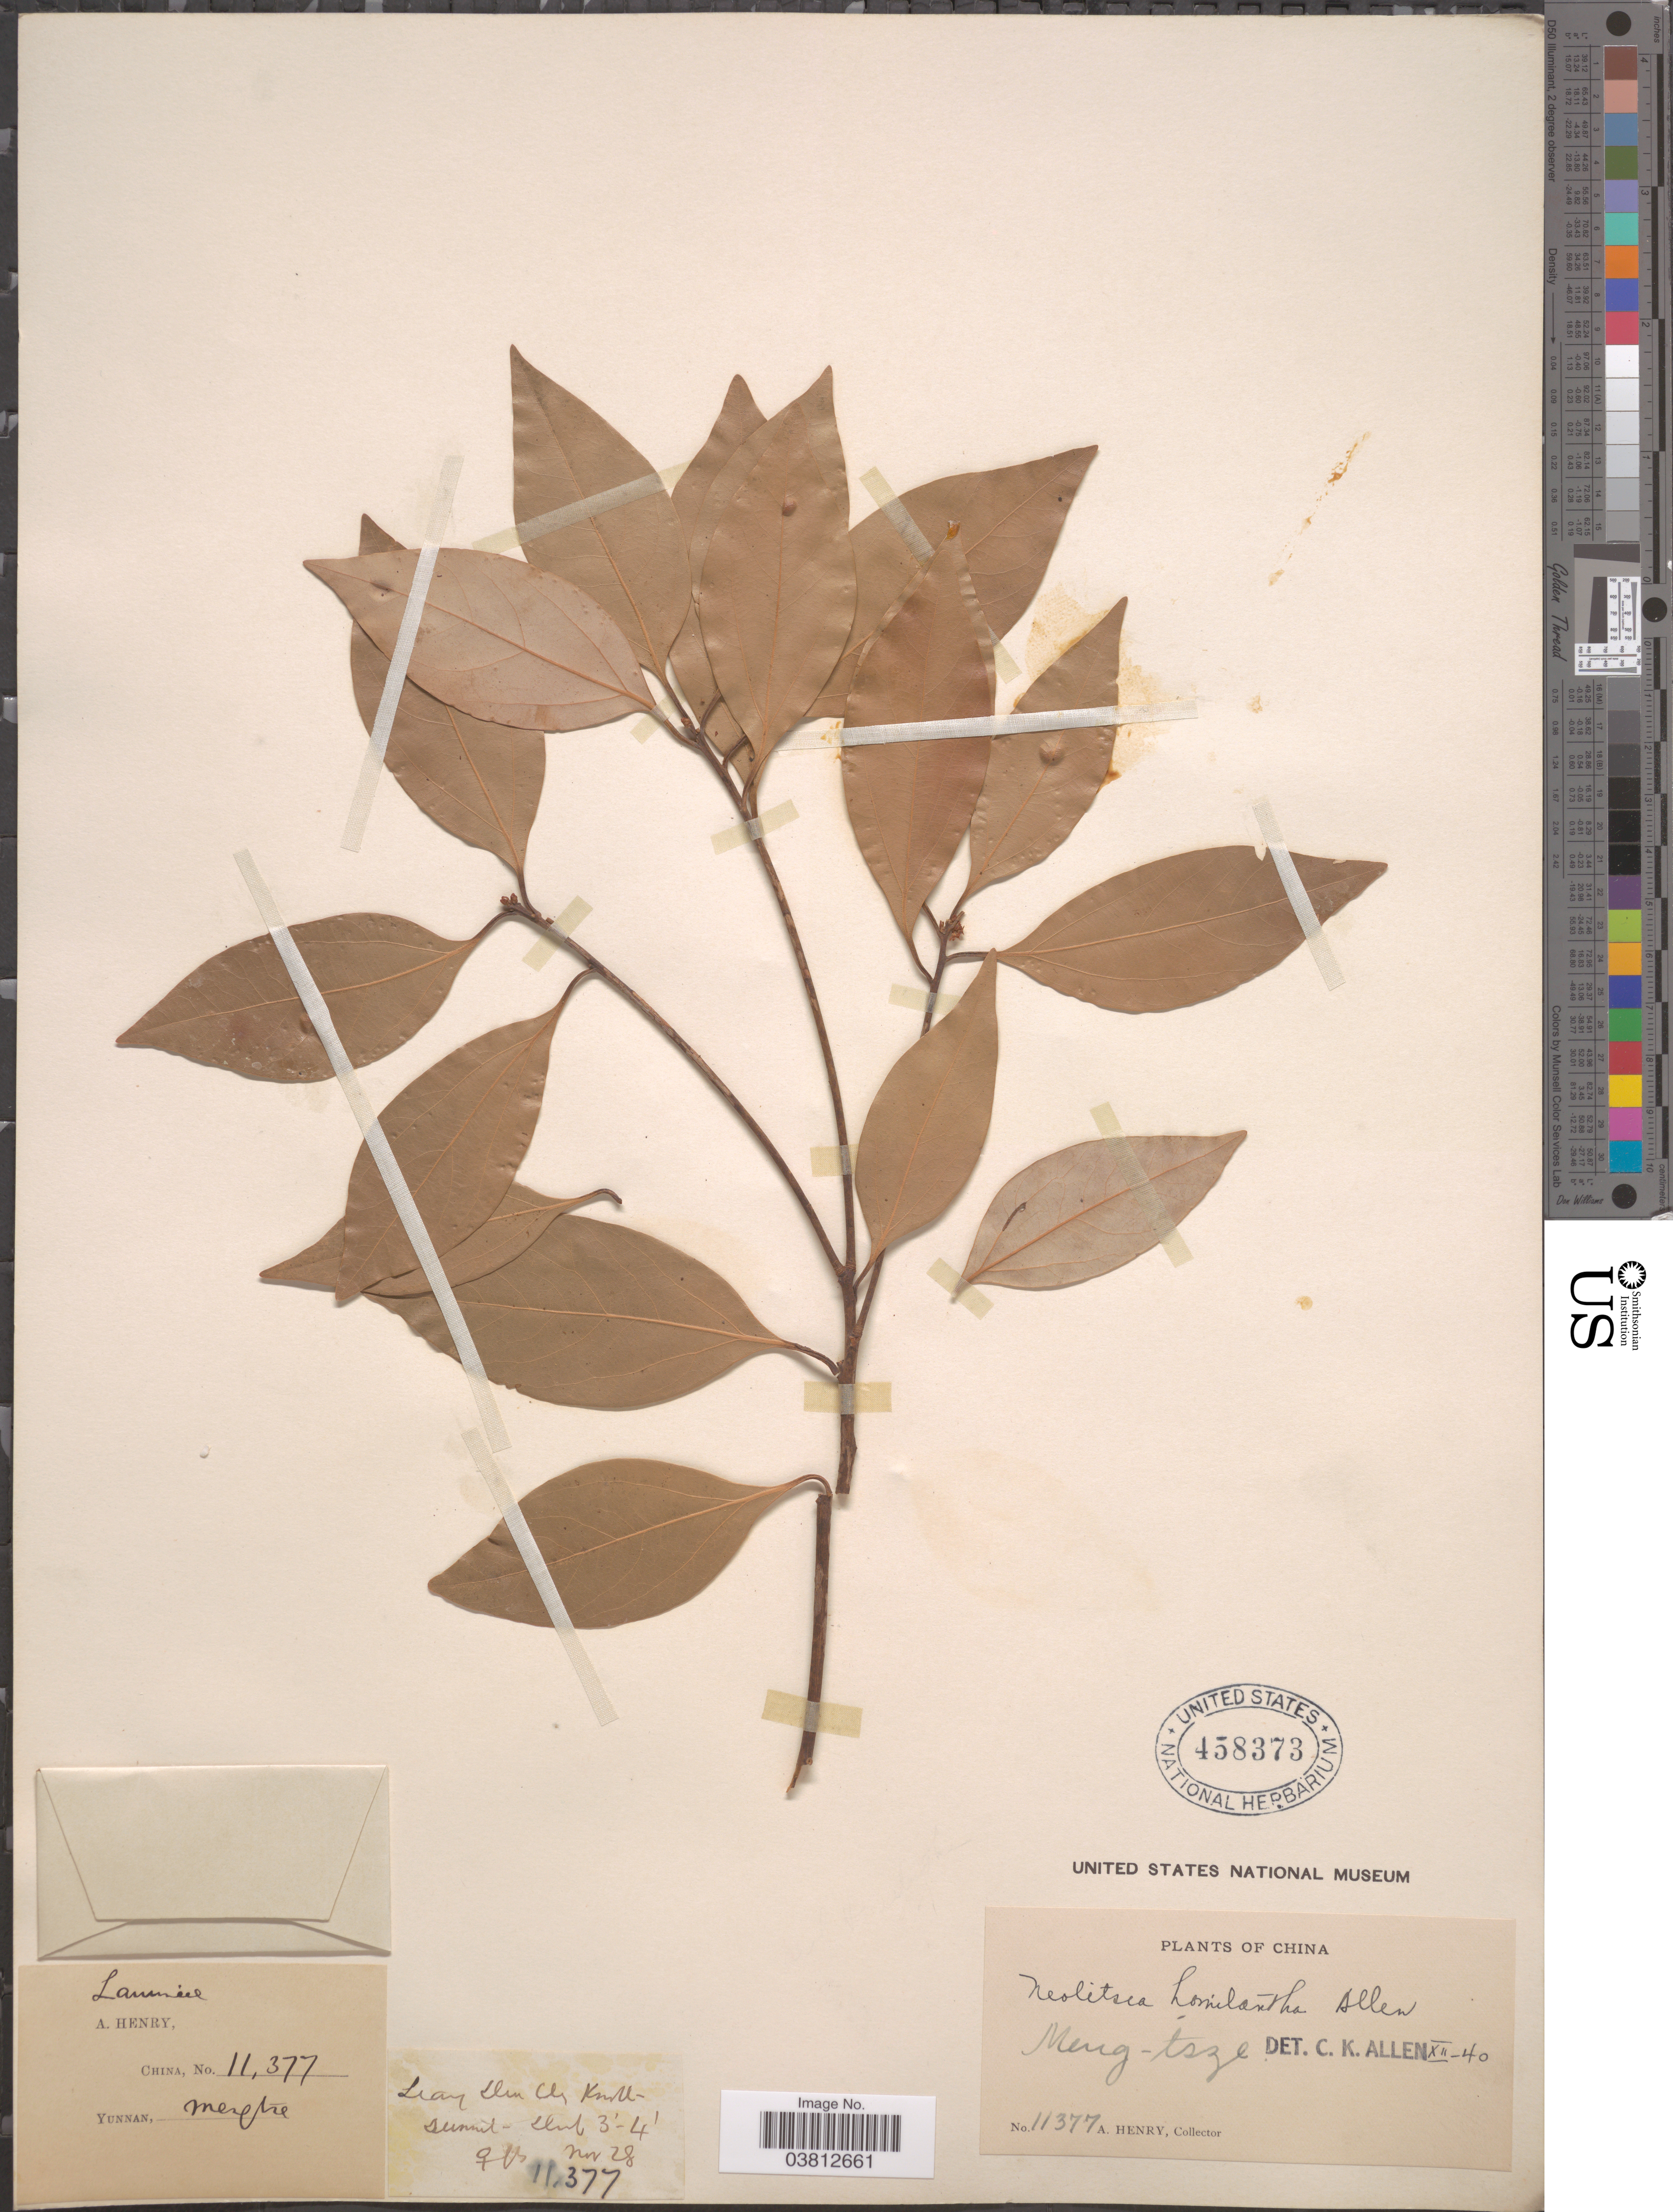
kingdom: Plantae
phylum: Tracheophyta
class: Magnoliopsida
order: Laurales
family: Lauraceae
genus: Neolitsea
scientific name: Neolitsea homilantha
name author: C.K. Allen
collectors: A. Henry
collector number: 11377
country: China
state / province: Yunnan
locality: Meng-tsze. Liang Shui Chung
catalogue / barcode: US 458373